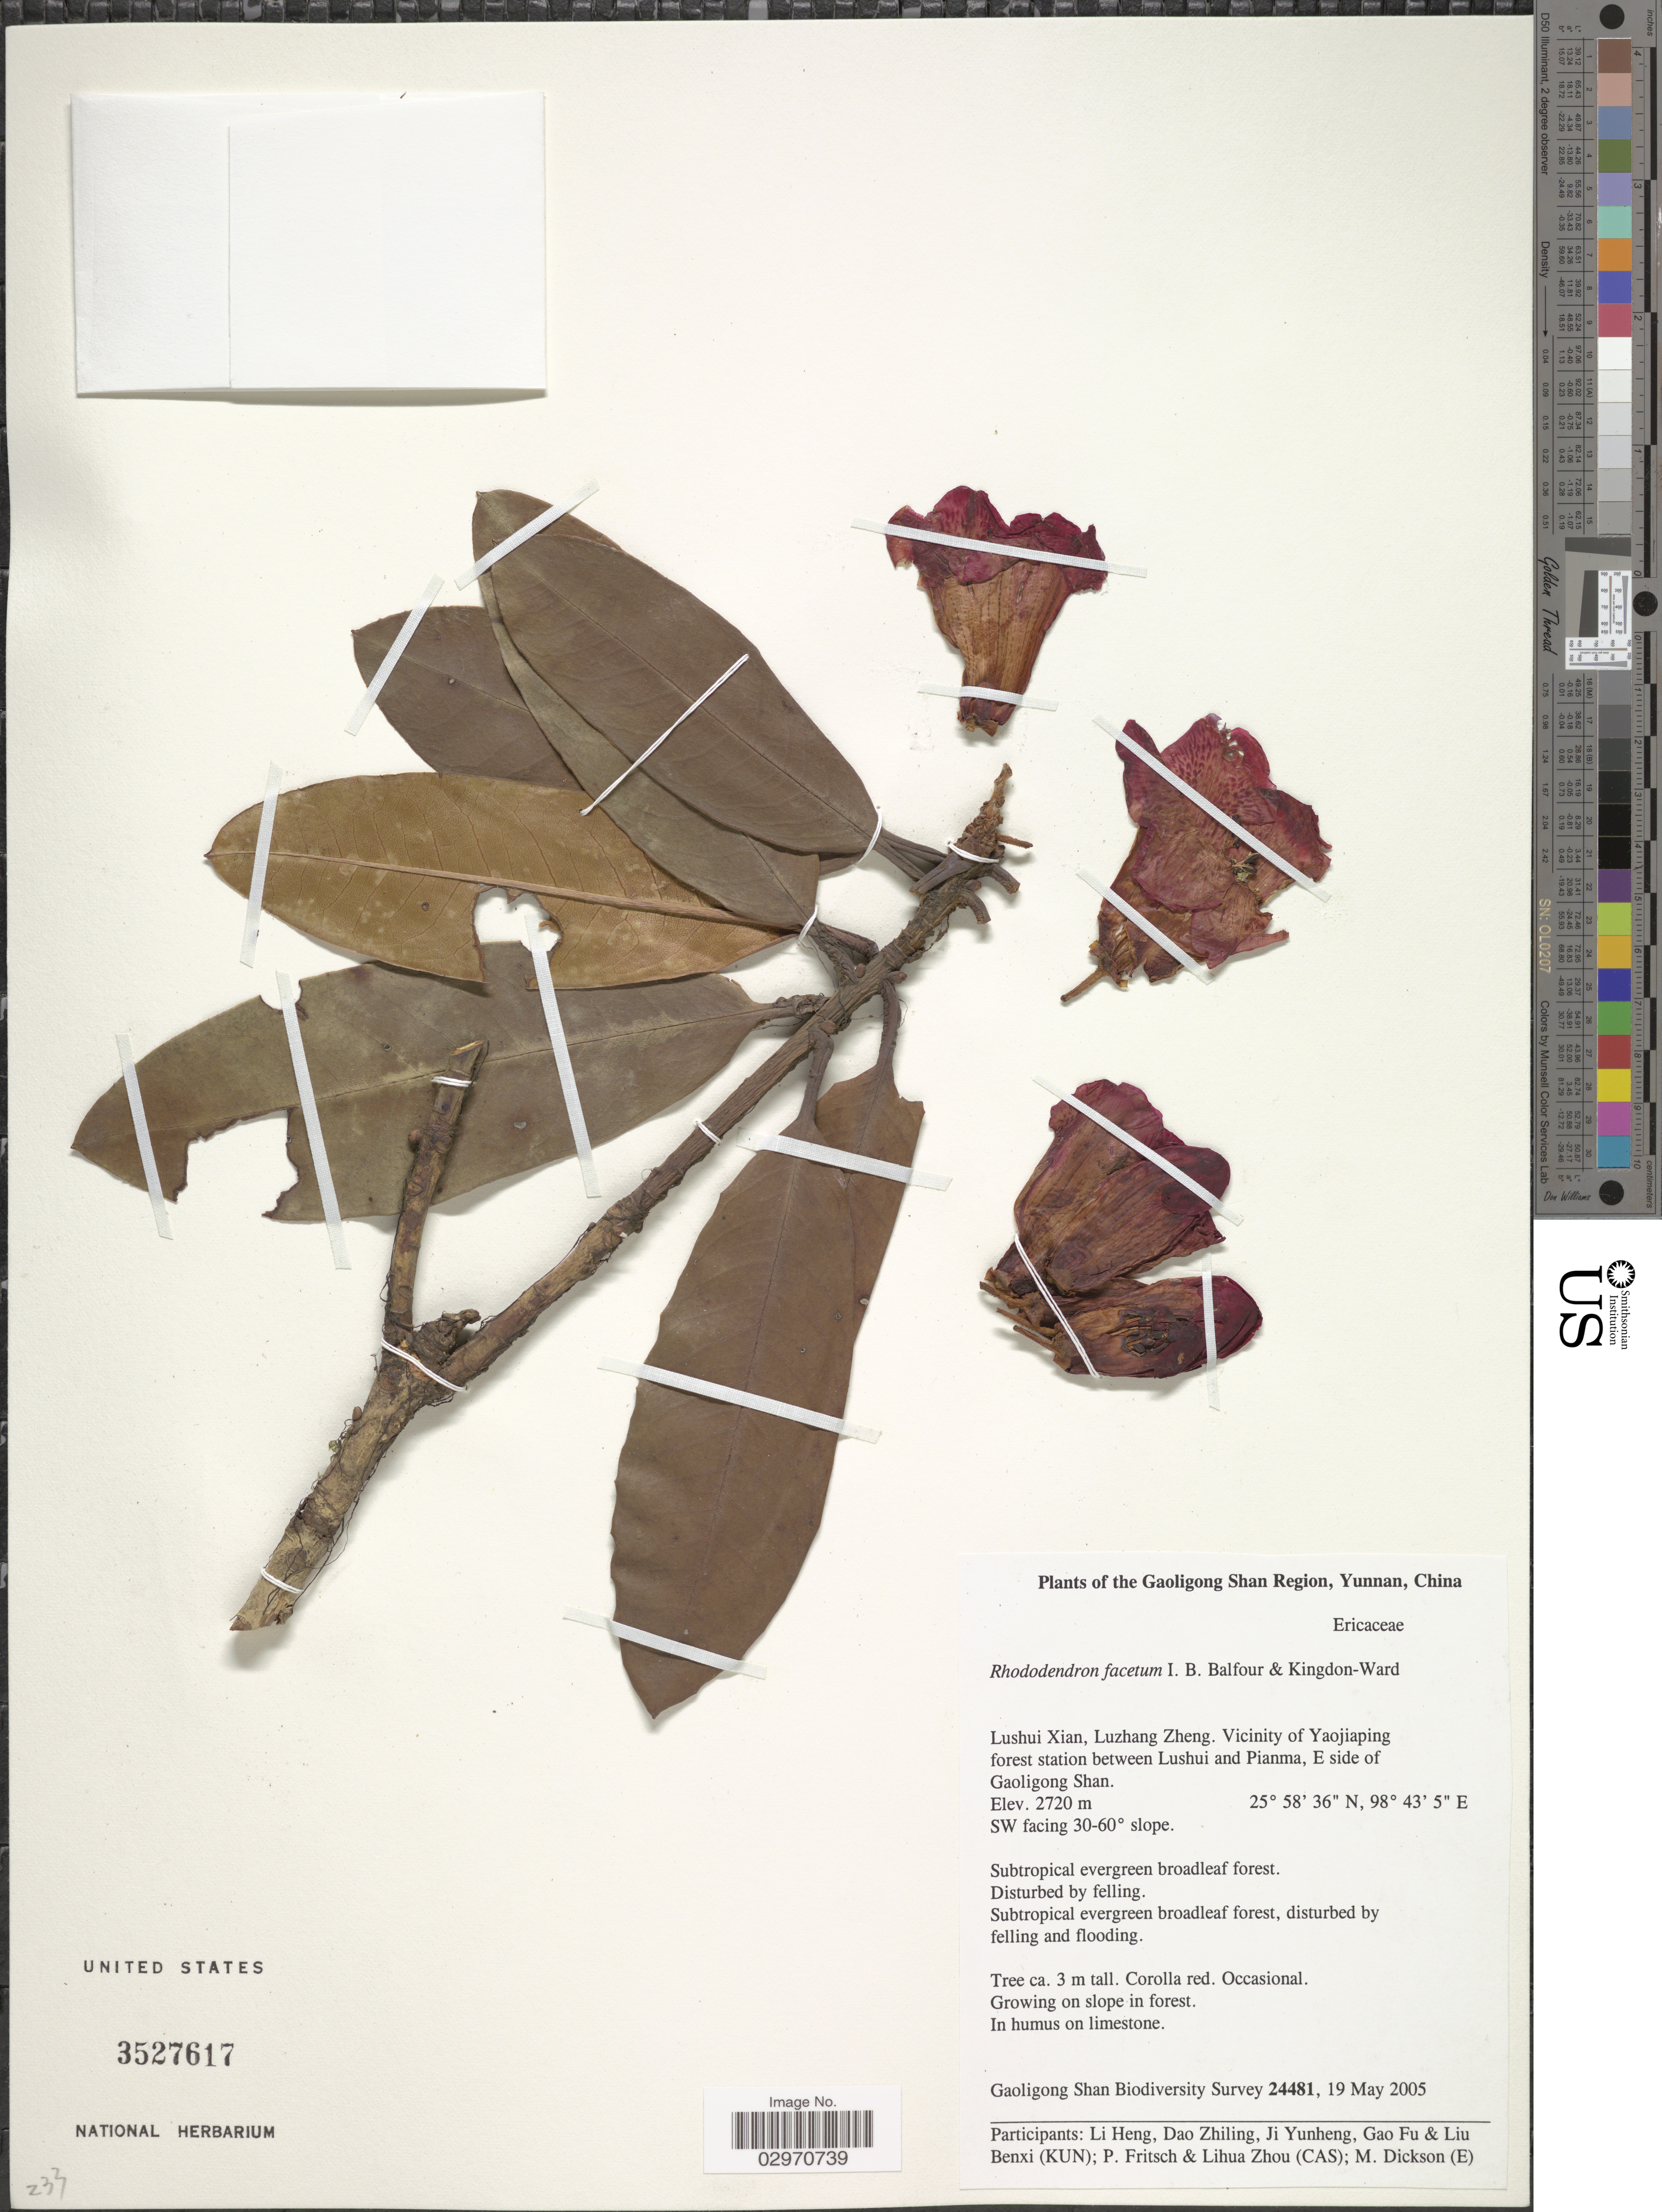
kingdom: Plantae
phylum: Tracheophyta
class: Magnoliopsida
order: Ericales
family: Ericaceae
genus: Rhododendron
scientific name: Rhododendron facetum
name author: Balf. f. & Ward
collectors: Gaoligong Shan Biodiversity Survey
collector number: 24481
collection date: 2005-05-19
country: China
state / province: Yunnan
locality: Gaoligong Shan Region. Lushui Xian, Luzhang Zheng. Vicinity of Yaojiaping forest station between Lushui and Pianma, E side of Gaoligong Shan.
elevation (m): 2720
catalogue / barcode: US 3527617